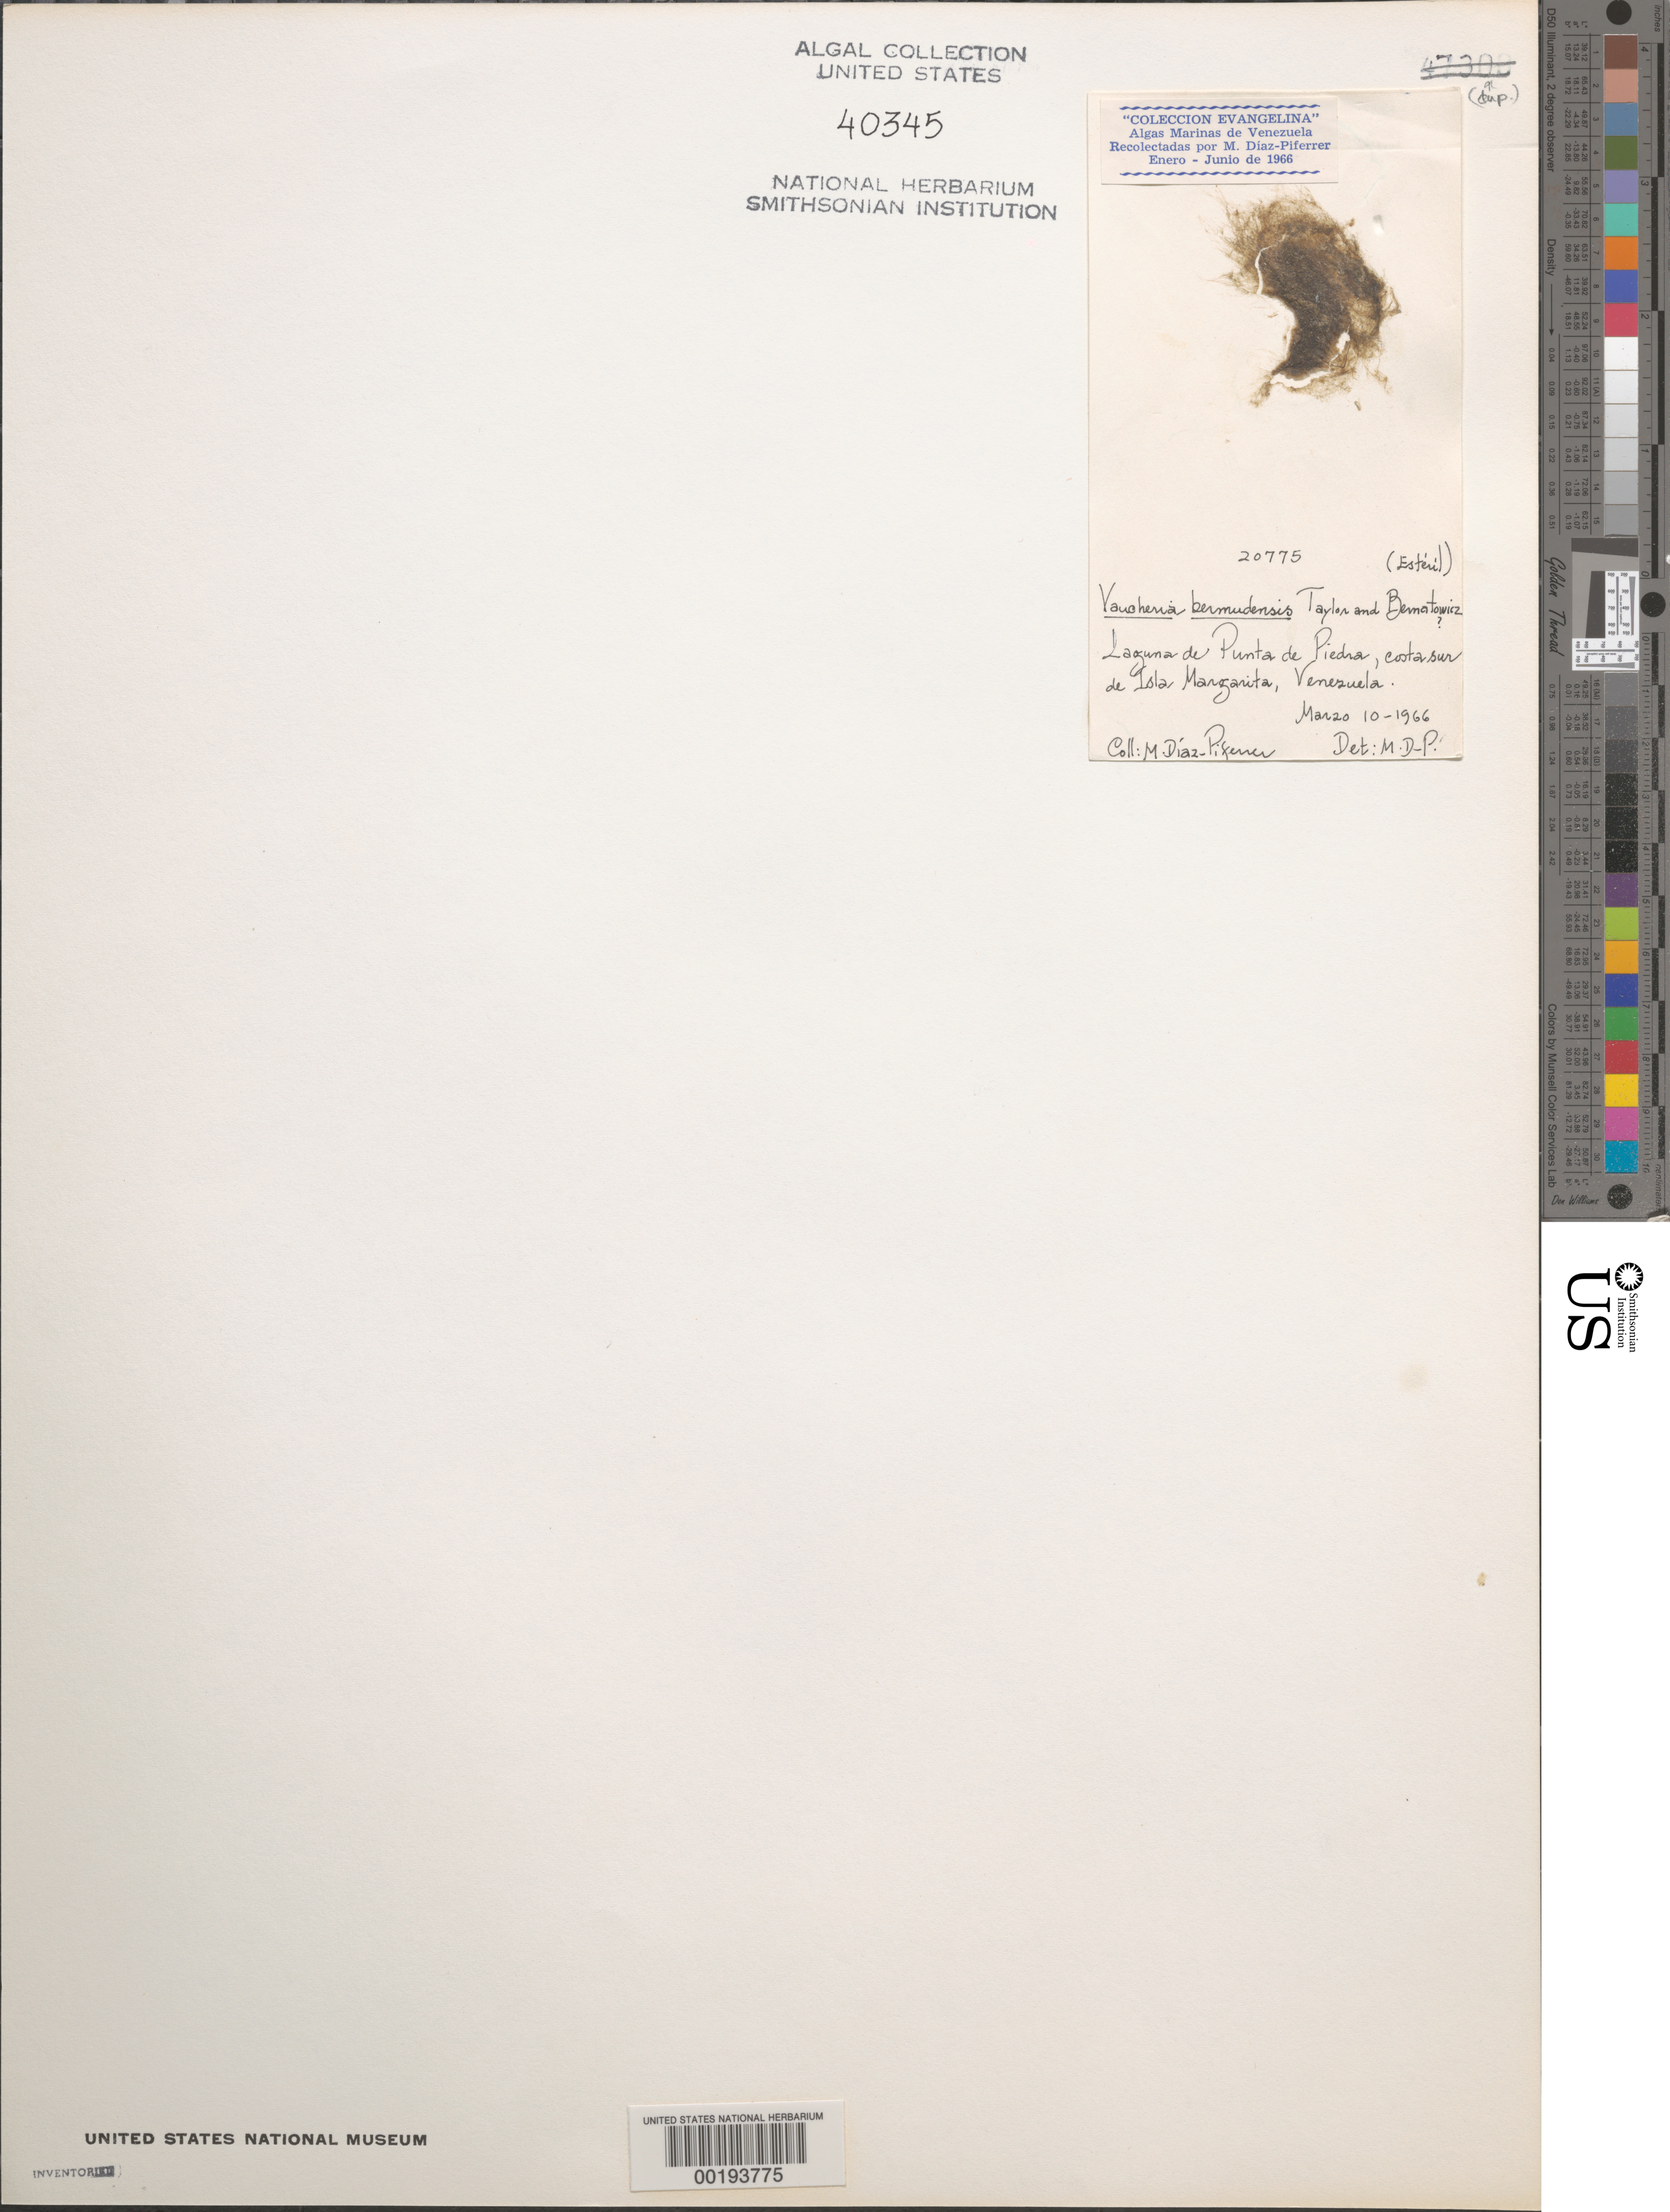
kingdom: Chromista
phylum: Ochrophyta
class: Xanthophyceae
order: Vaucheriales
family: Vaucheriaceae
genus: Vaucheria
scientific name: Vaucheria bermudensis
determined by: Diaz-Piferrer, M.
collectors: M. Diaz-Piferrer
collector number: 20775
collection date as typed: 10 Mar 1966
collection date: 1966-03-10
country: Venezuela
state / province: Nueva Esparta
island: Margarita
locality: Isla margarita, punta de piedra lagoon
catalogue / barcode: US 40345